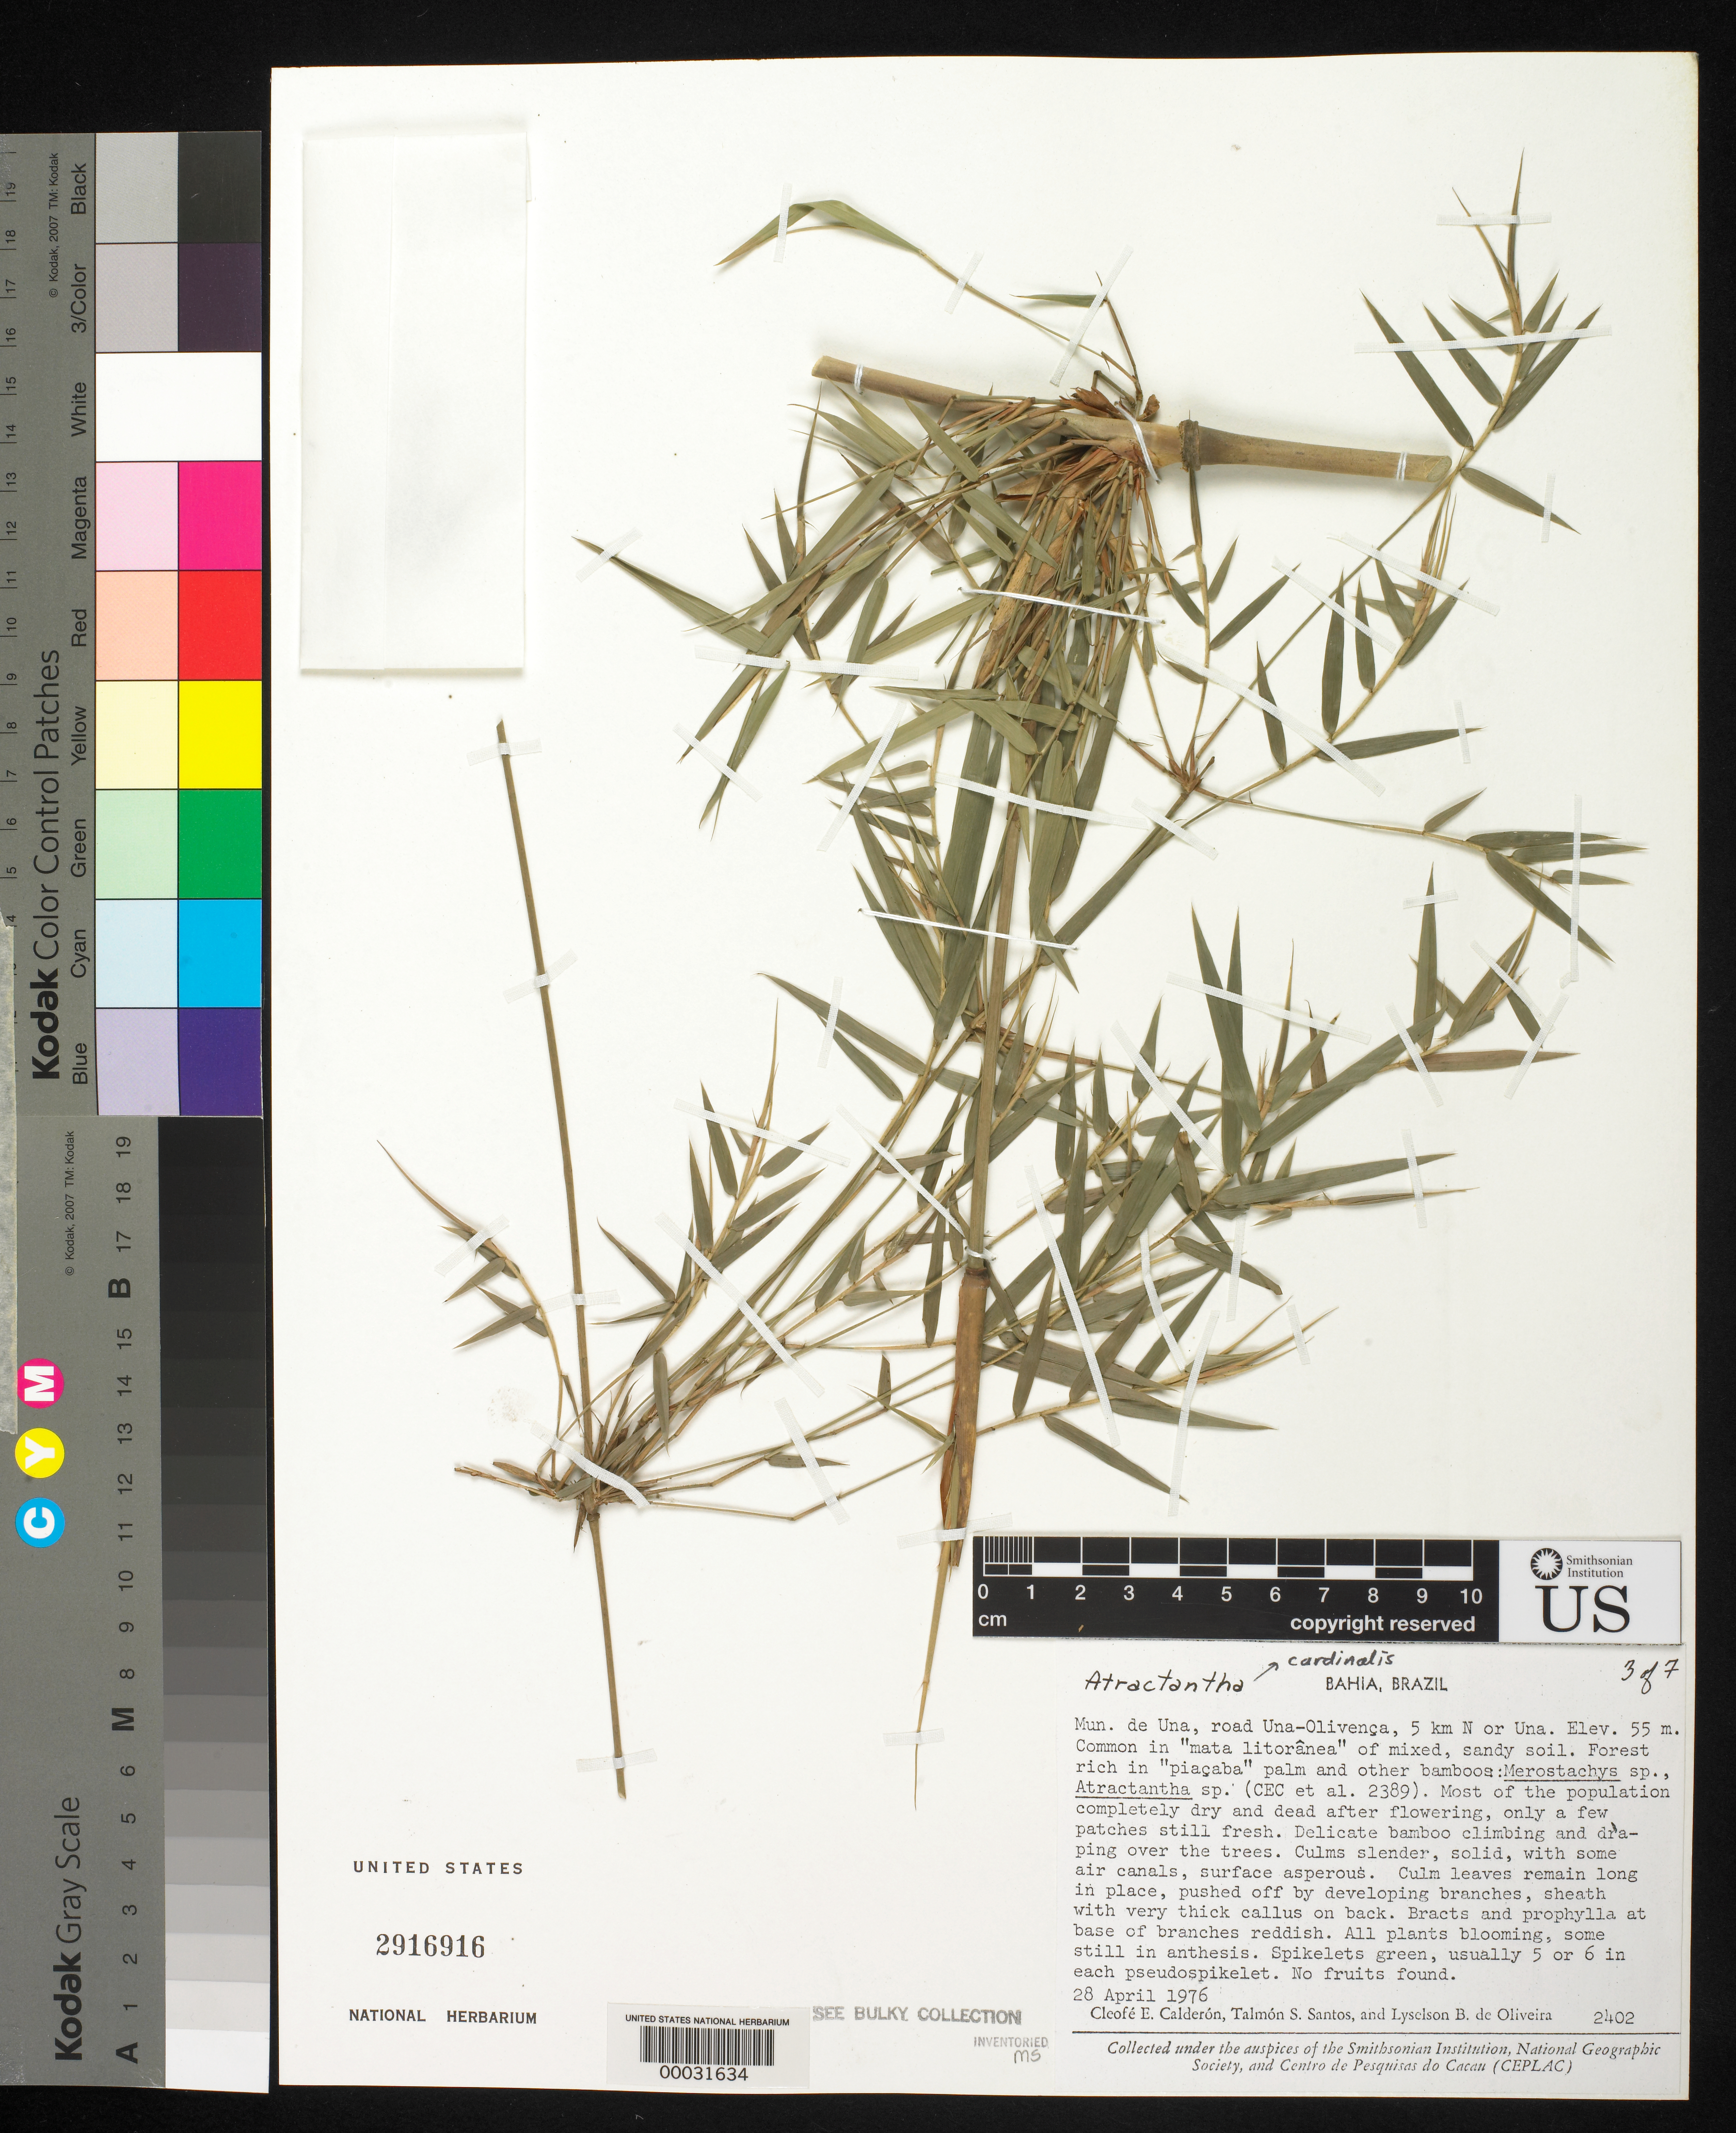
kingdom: Plantae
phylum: Tracheophyta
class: Liliopsida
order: Poales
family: Poaceae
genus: Atractantha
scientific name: Atractantha cardinalis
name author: Judz.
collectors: C. E. Calderón, T. S. Santos & L. de Oliveira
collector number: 2402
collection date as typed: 28 Apr 1976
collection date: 1976-04-28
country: Brazil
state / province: Bahia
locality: Una, olivenca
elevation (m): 55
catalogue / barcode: US 2916916